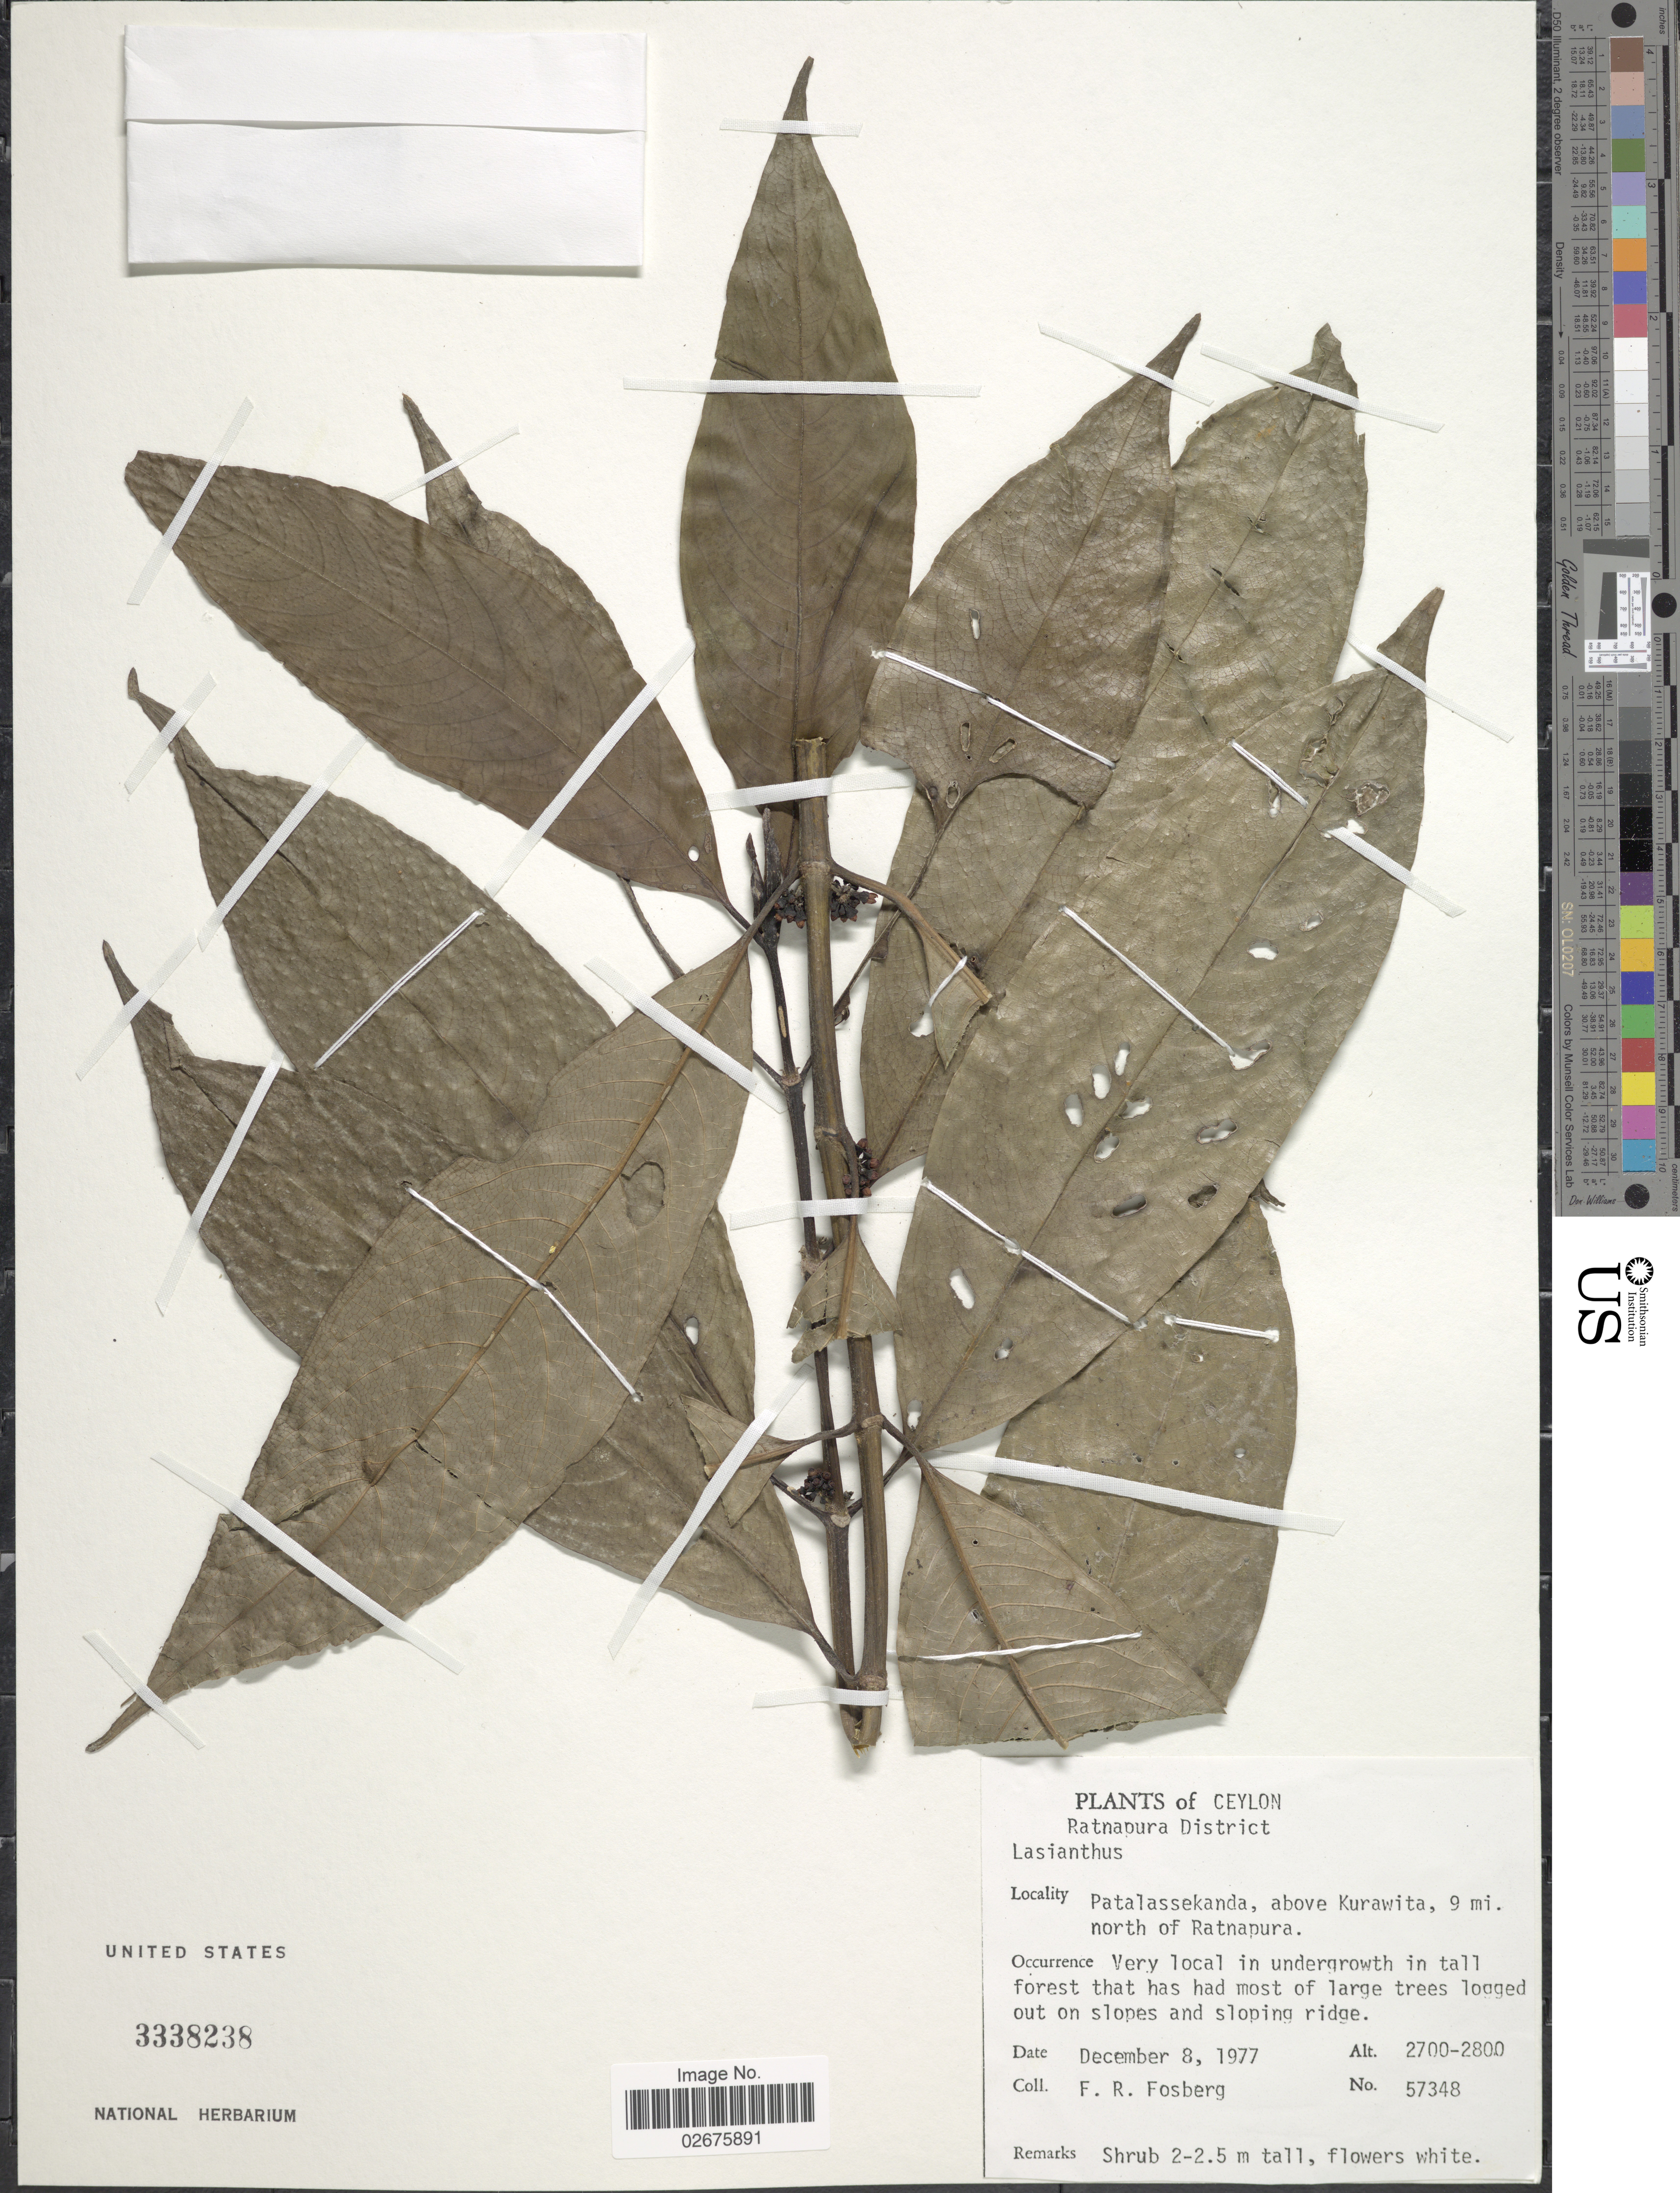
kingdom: Plantae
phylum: Tracheophyta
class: Magnoliopsida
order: Gentianales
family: Rubiaceae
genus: Lasianthus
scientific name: Lasianthus sp.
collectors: F. R. Fosberg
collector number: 57348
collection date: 1977-12-08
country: Sri Lanka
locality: Ceylon, Ratnapura District, Patalassekanda, above Kurawita, 9 mi. north of Ratnapura, on slopes and sloping ridge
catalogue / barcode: US 3338238